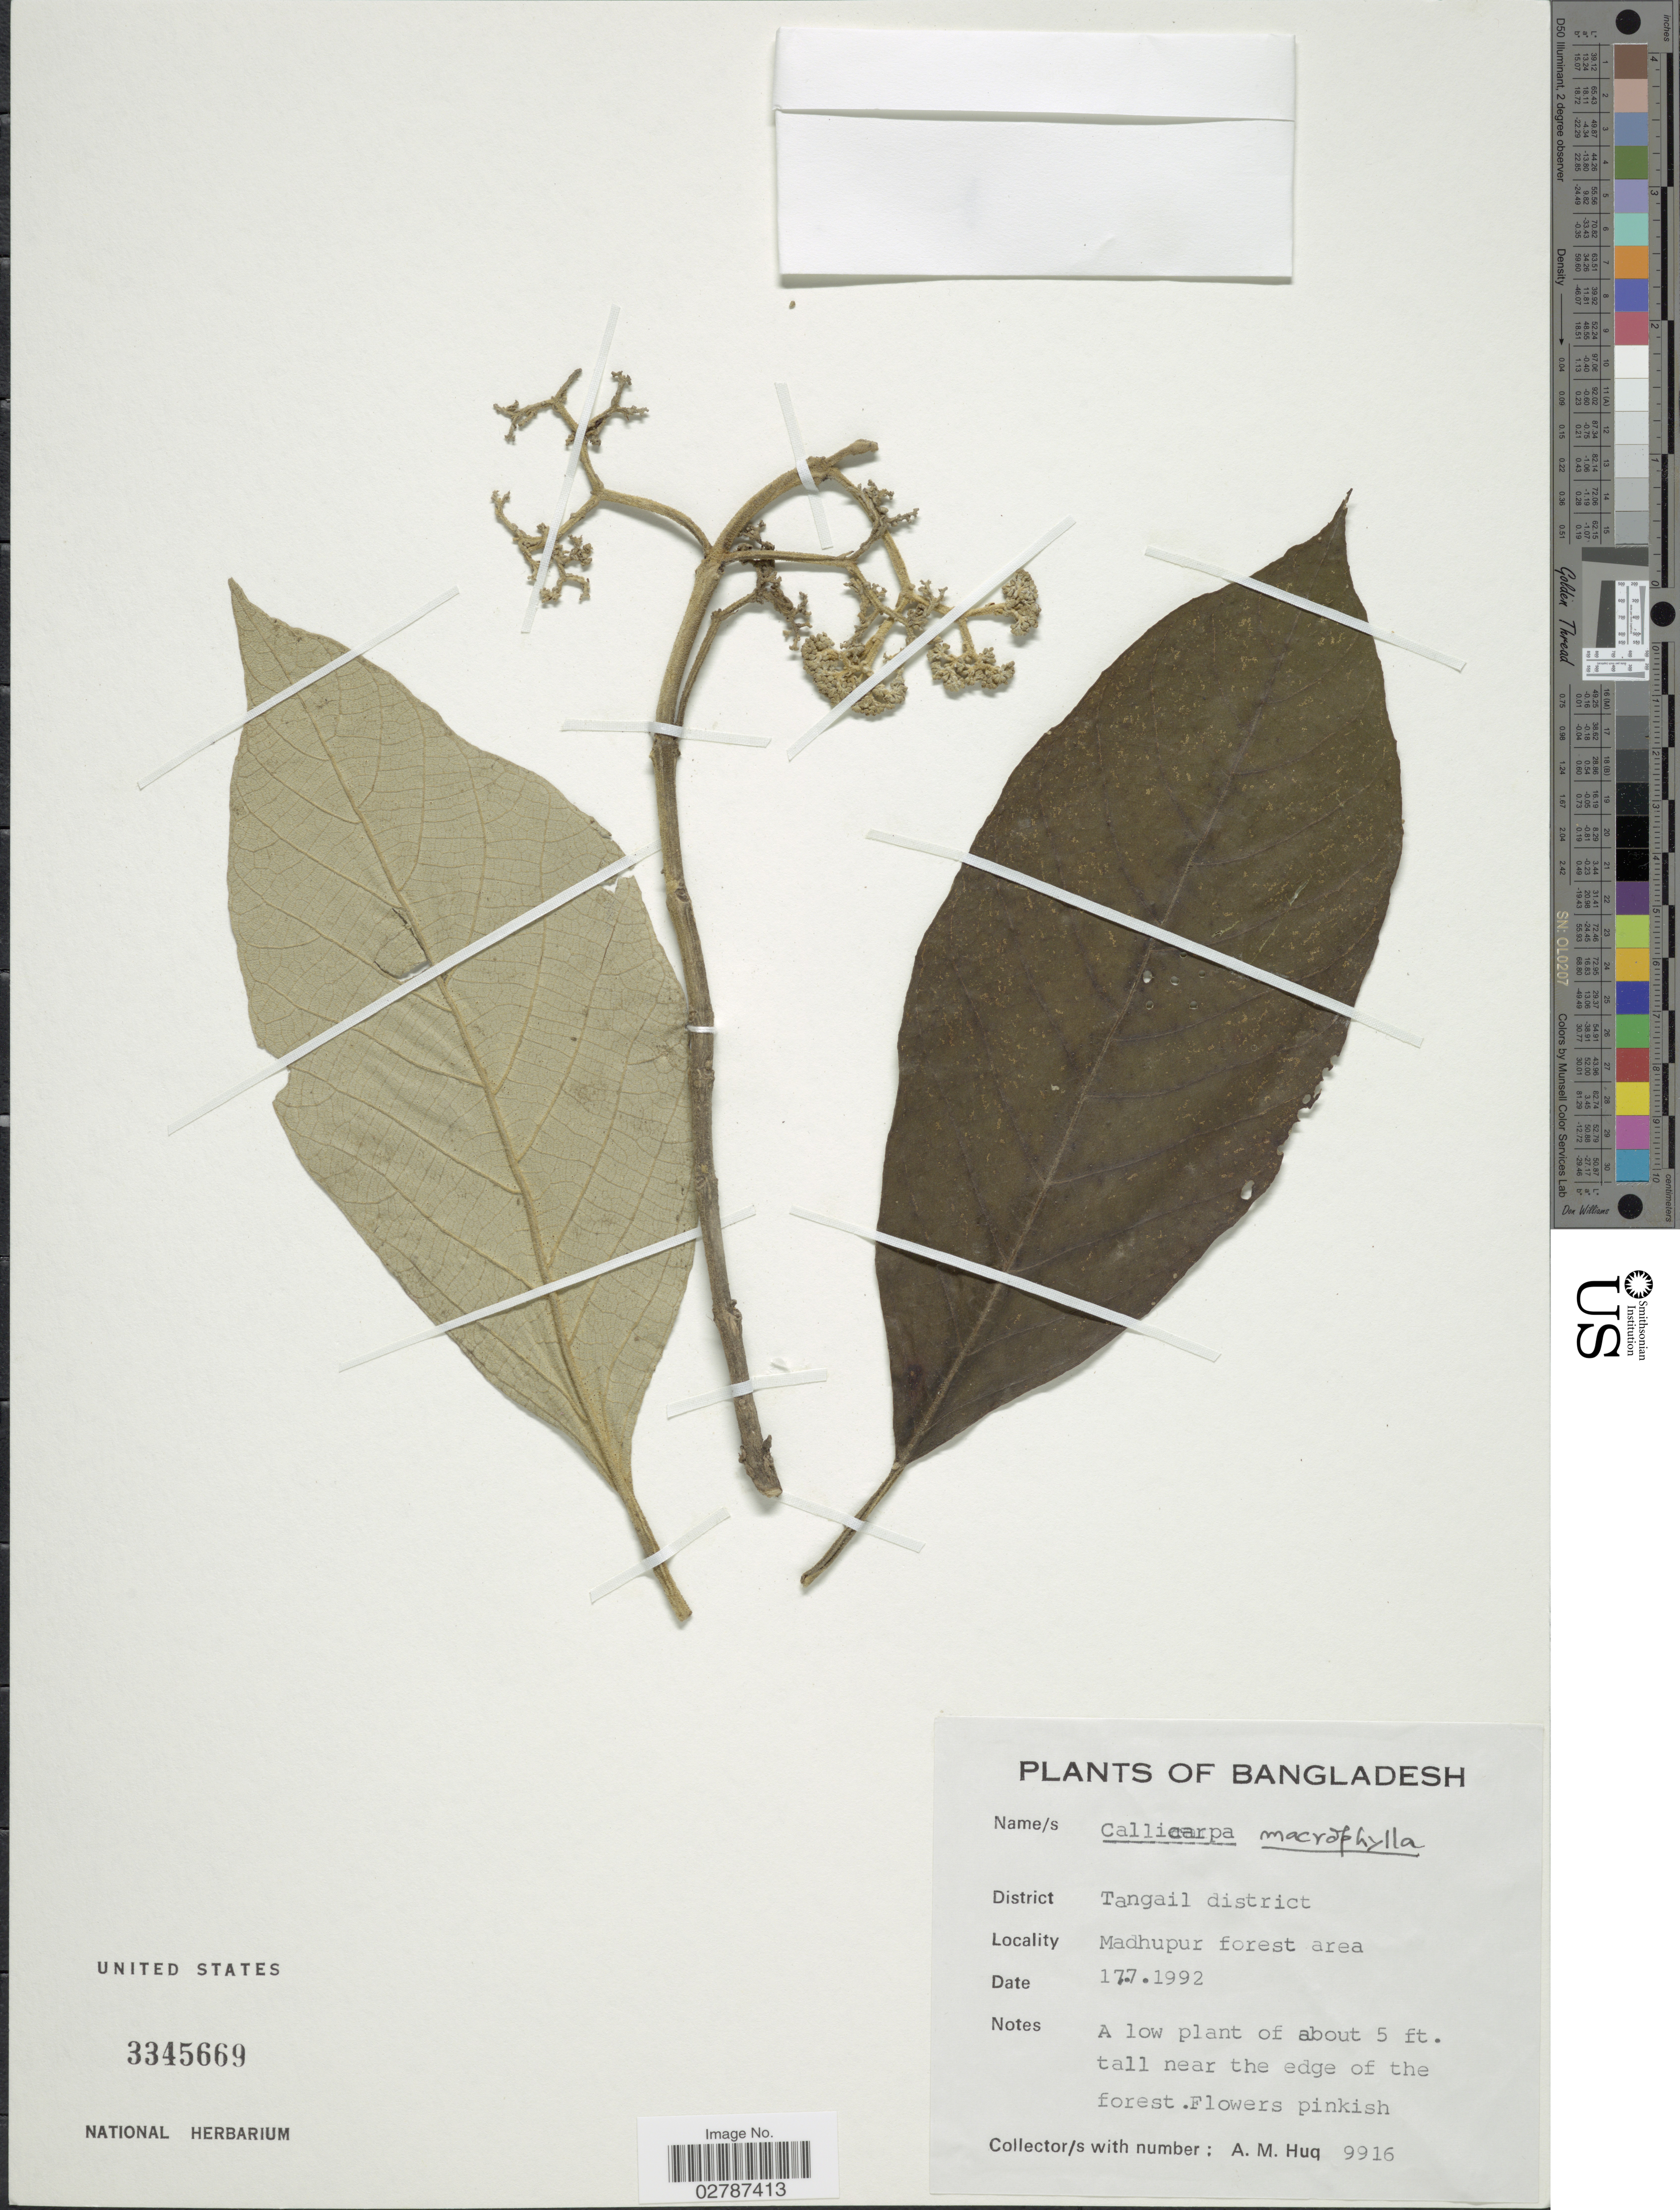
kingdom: Plantae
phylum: Tracheophyta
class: Magnoliopsida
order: Lamiales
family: Lamiaceae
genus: Callicarpa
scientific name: Callicarpa macrophylla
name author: Vahl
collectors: A. M. Huq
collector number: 9916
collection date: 1992-07-17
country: Bangladesh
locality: Tangail district. Madhupur forest area.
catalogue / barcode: US 3345669